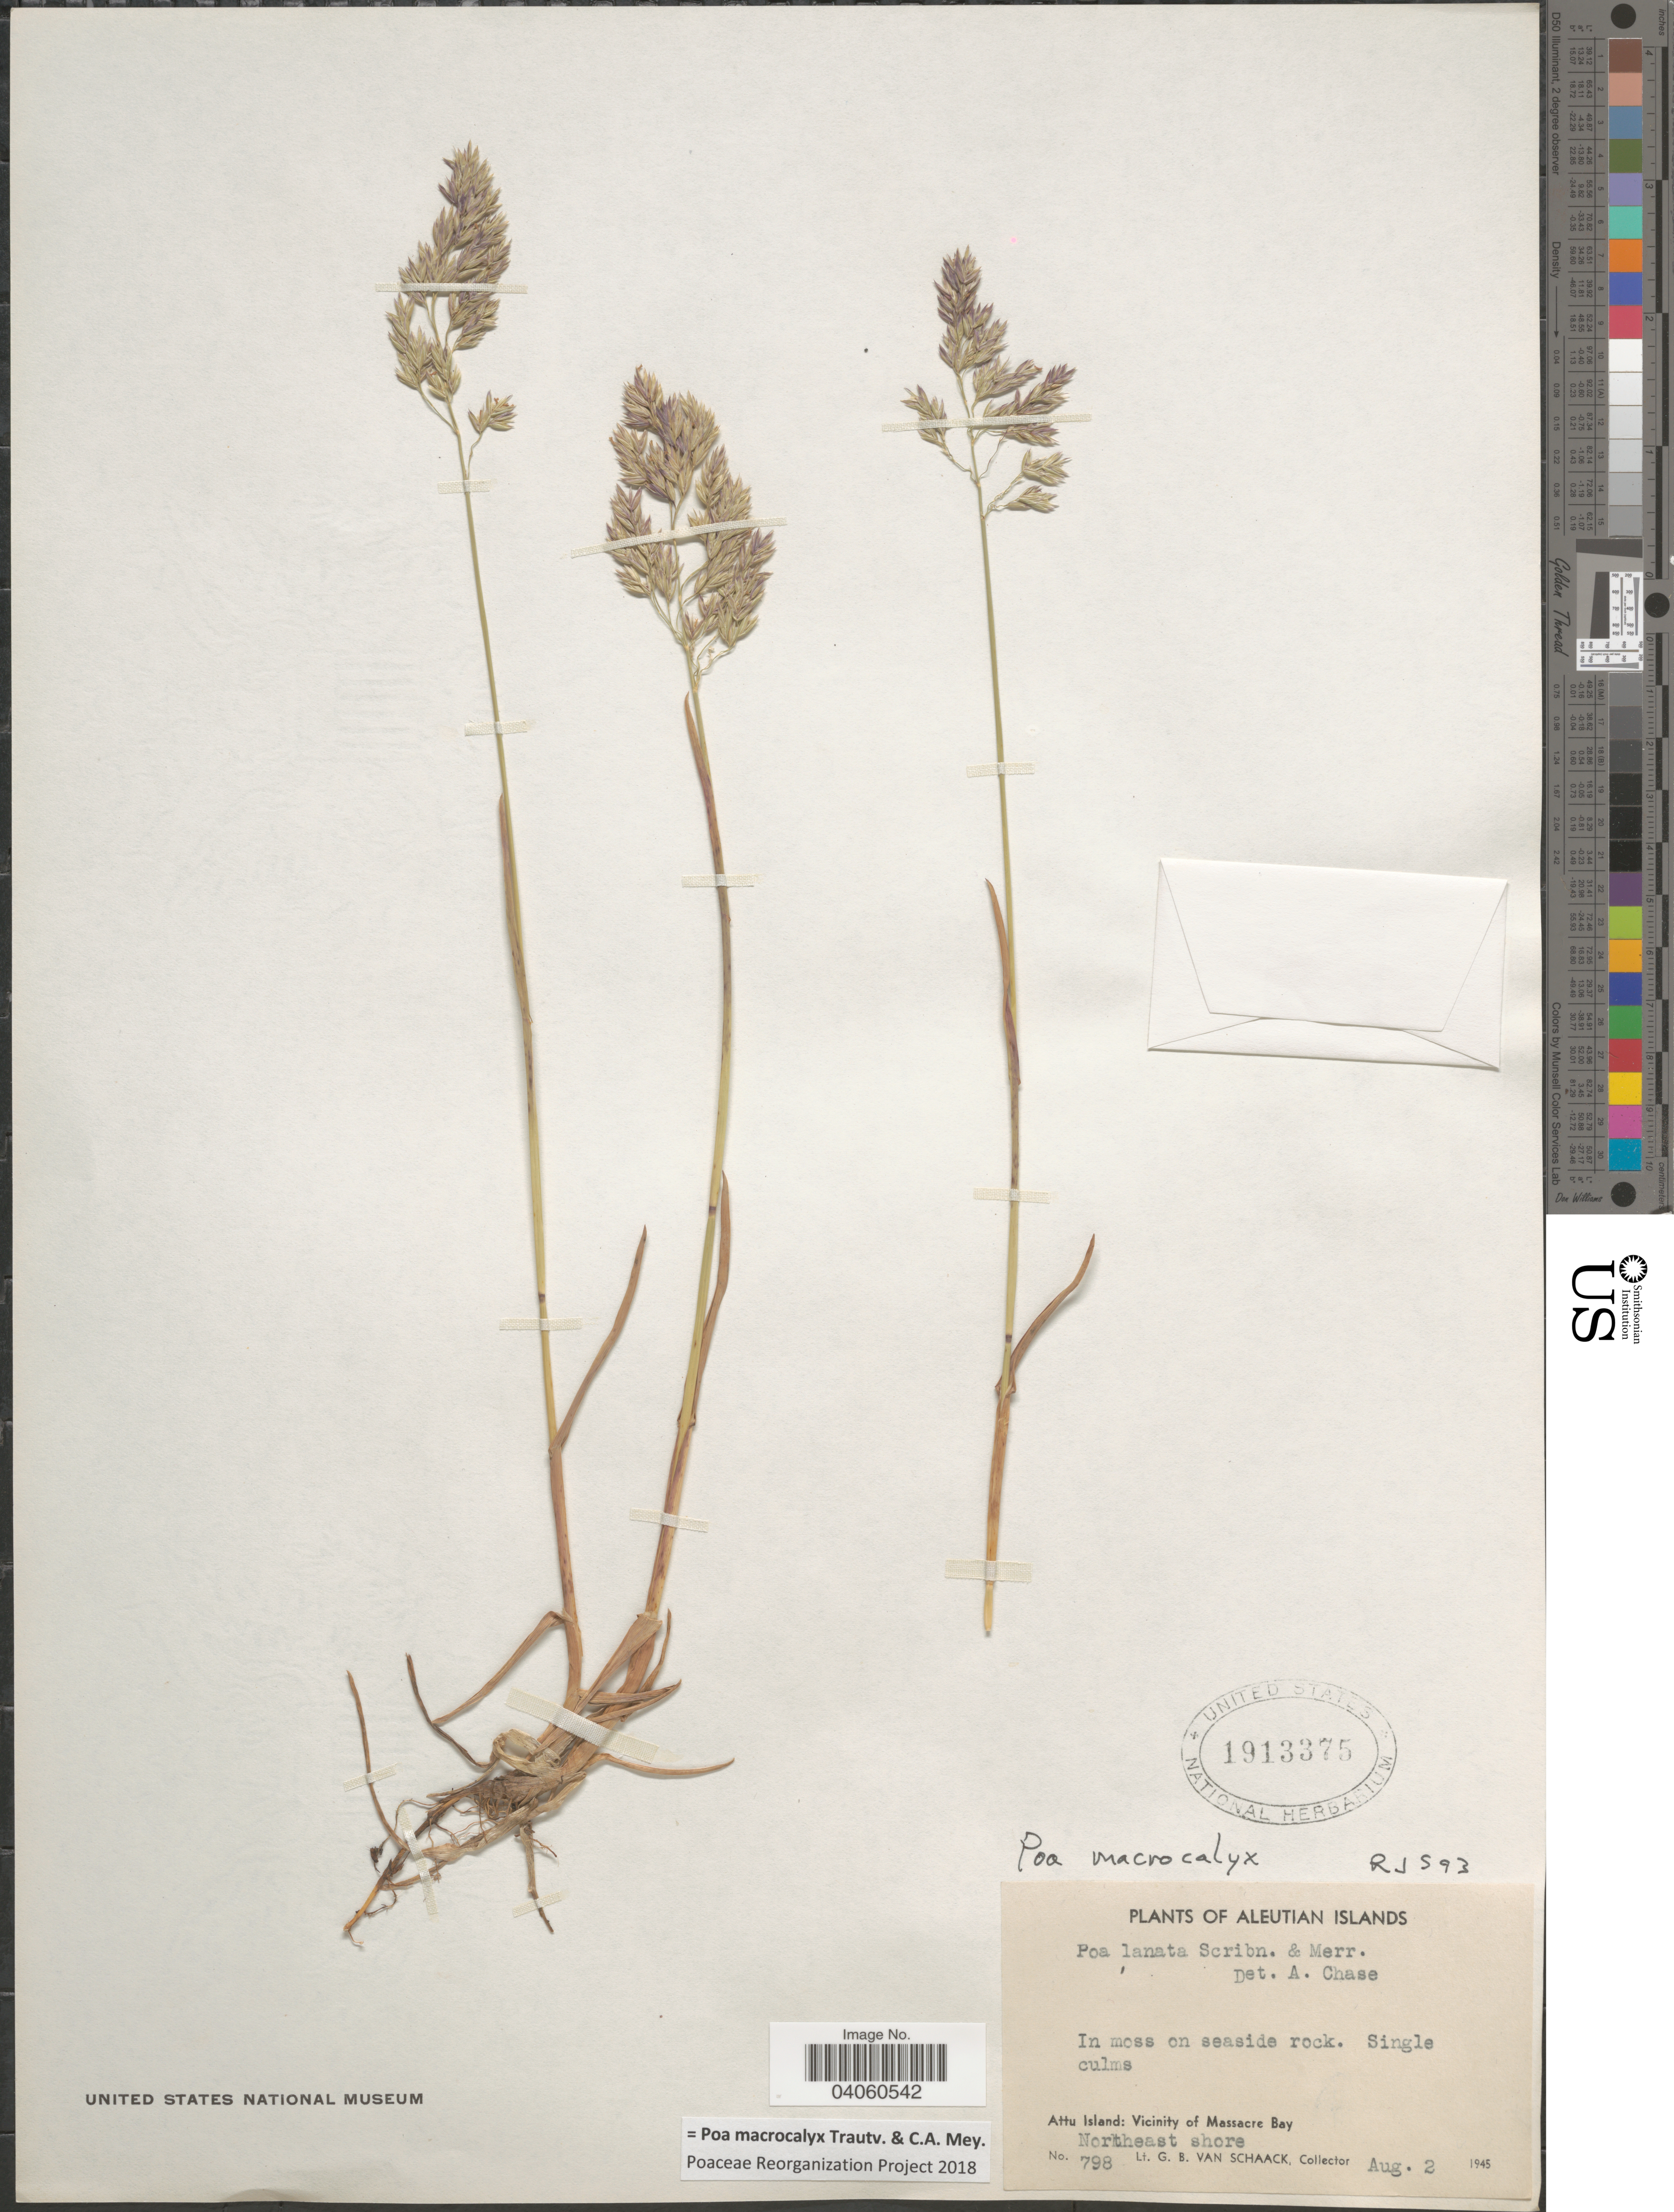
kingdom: Plantae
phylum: Tracheophyta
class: Liliopsida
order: Poales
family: Poaceae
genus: Poa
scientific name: Poa macrocalyx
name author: Trautv. & C.A. Mey.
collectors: G. Van Schaack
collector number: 798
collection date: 1945-08-02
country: United States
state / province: Alaska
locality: Aleutian Islands. Attu Island: Viicnity of Massacre Bay. Northeast shore.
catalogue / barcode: US 1913375